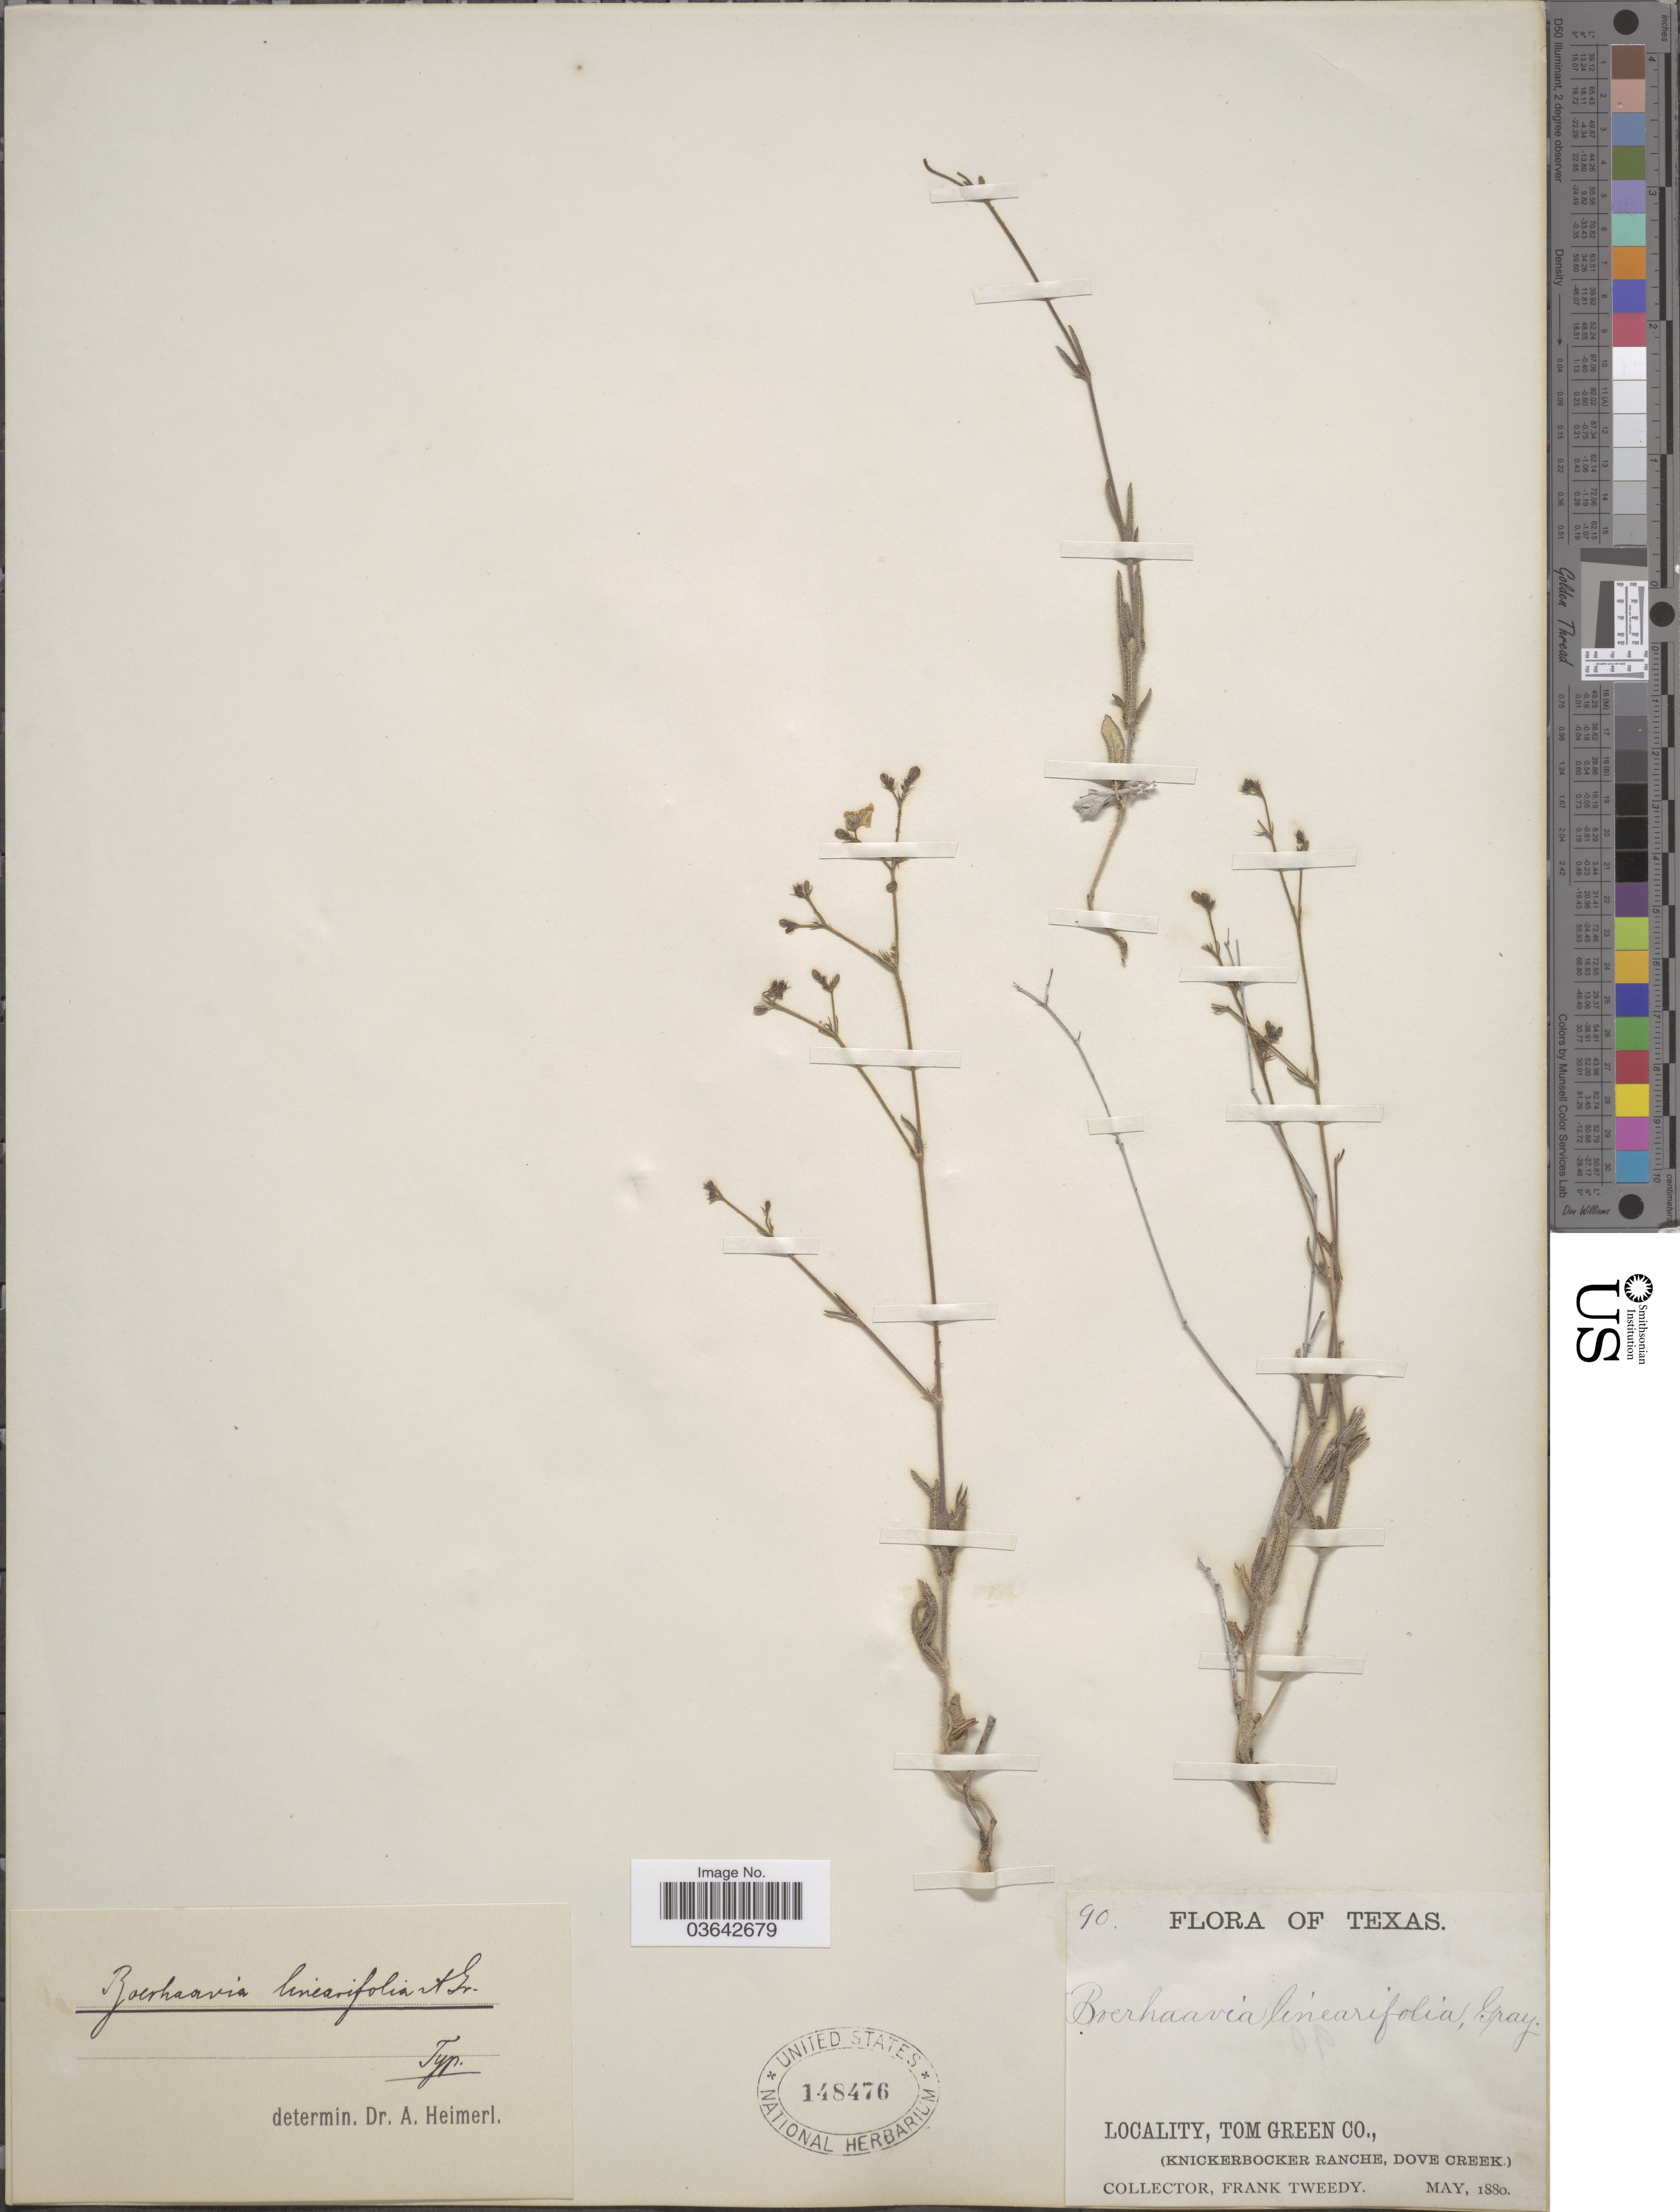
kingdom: Plantae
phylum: Tracheophyta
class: Magnoliopsida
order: Caryophyllales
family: Nyctaginaceae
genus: Boerhavia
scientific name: Boerhavia linearifolia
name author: A. Gray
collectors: F. Tweedy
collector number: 90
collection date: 1880-05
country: United States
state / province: Texas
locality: Tom Green Co., (Knickerbocker Ranche, Dove Creek).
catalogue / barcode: US 148476